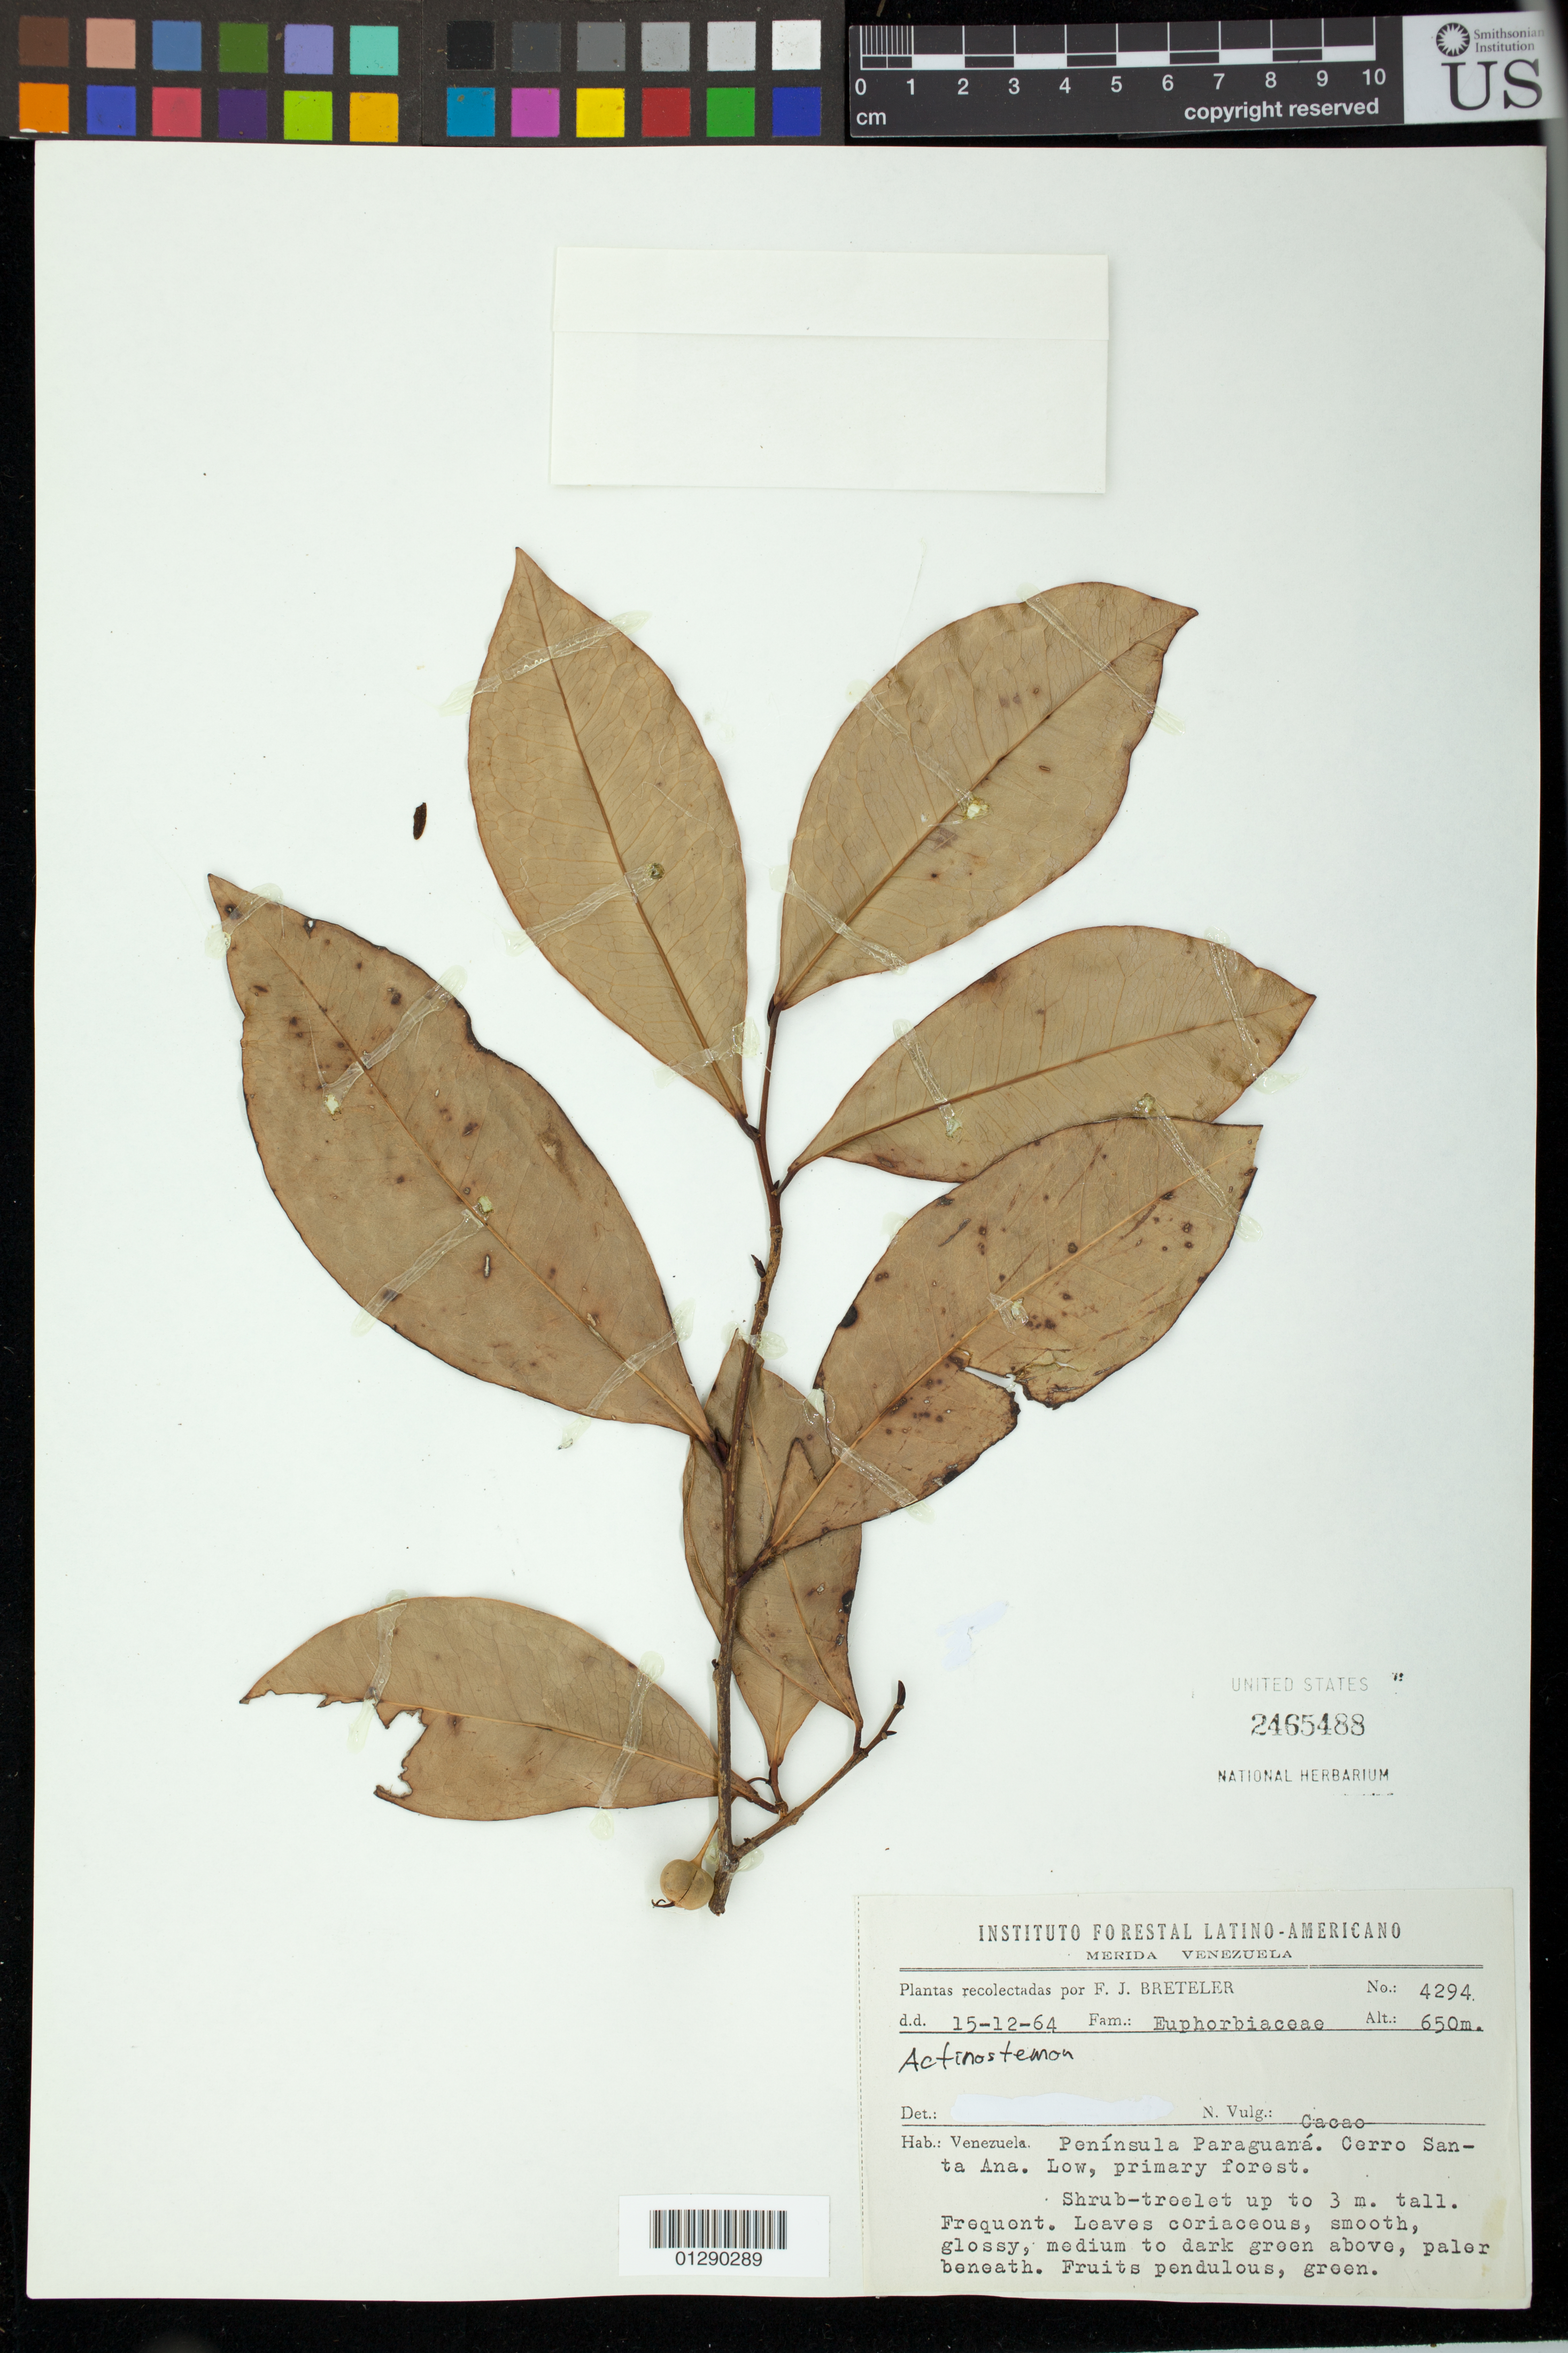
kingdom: Plantae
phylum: Tracheophyta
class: Magnoliopsida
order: Malpighiales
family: Euphorbiaceae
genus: Actinostemon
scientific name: Actinostemon sp.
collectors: F. J. Breteler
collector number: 4294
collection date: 1964-12-15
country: Venezuela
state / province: Falcón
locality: Peninsula Paraguana. Cerro Santa Ana.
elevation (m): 650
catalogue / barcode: US 2465488